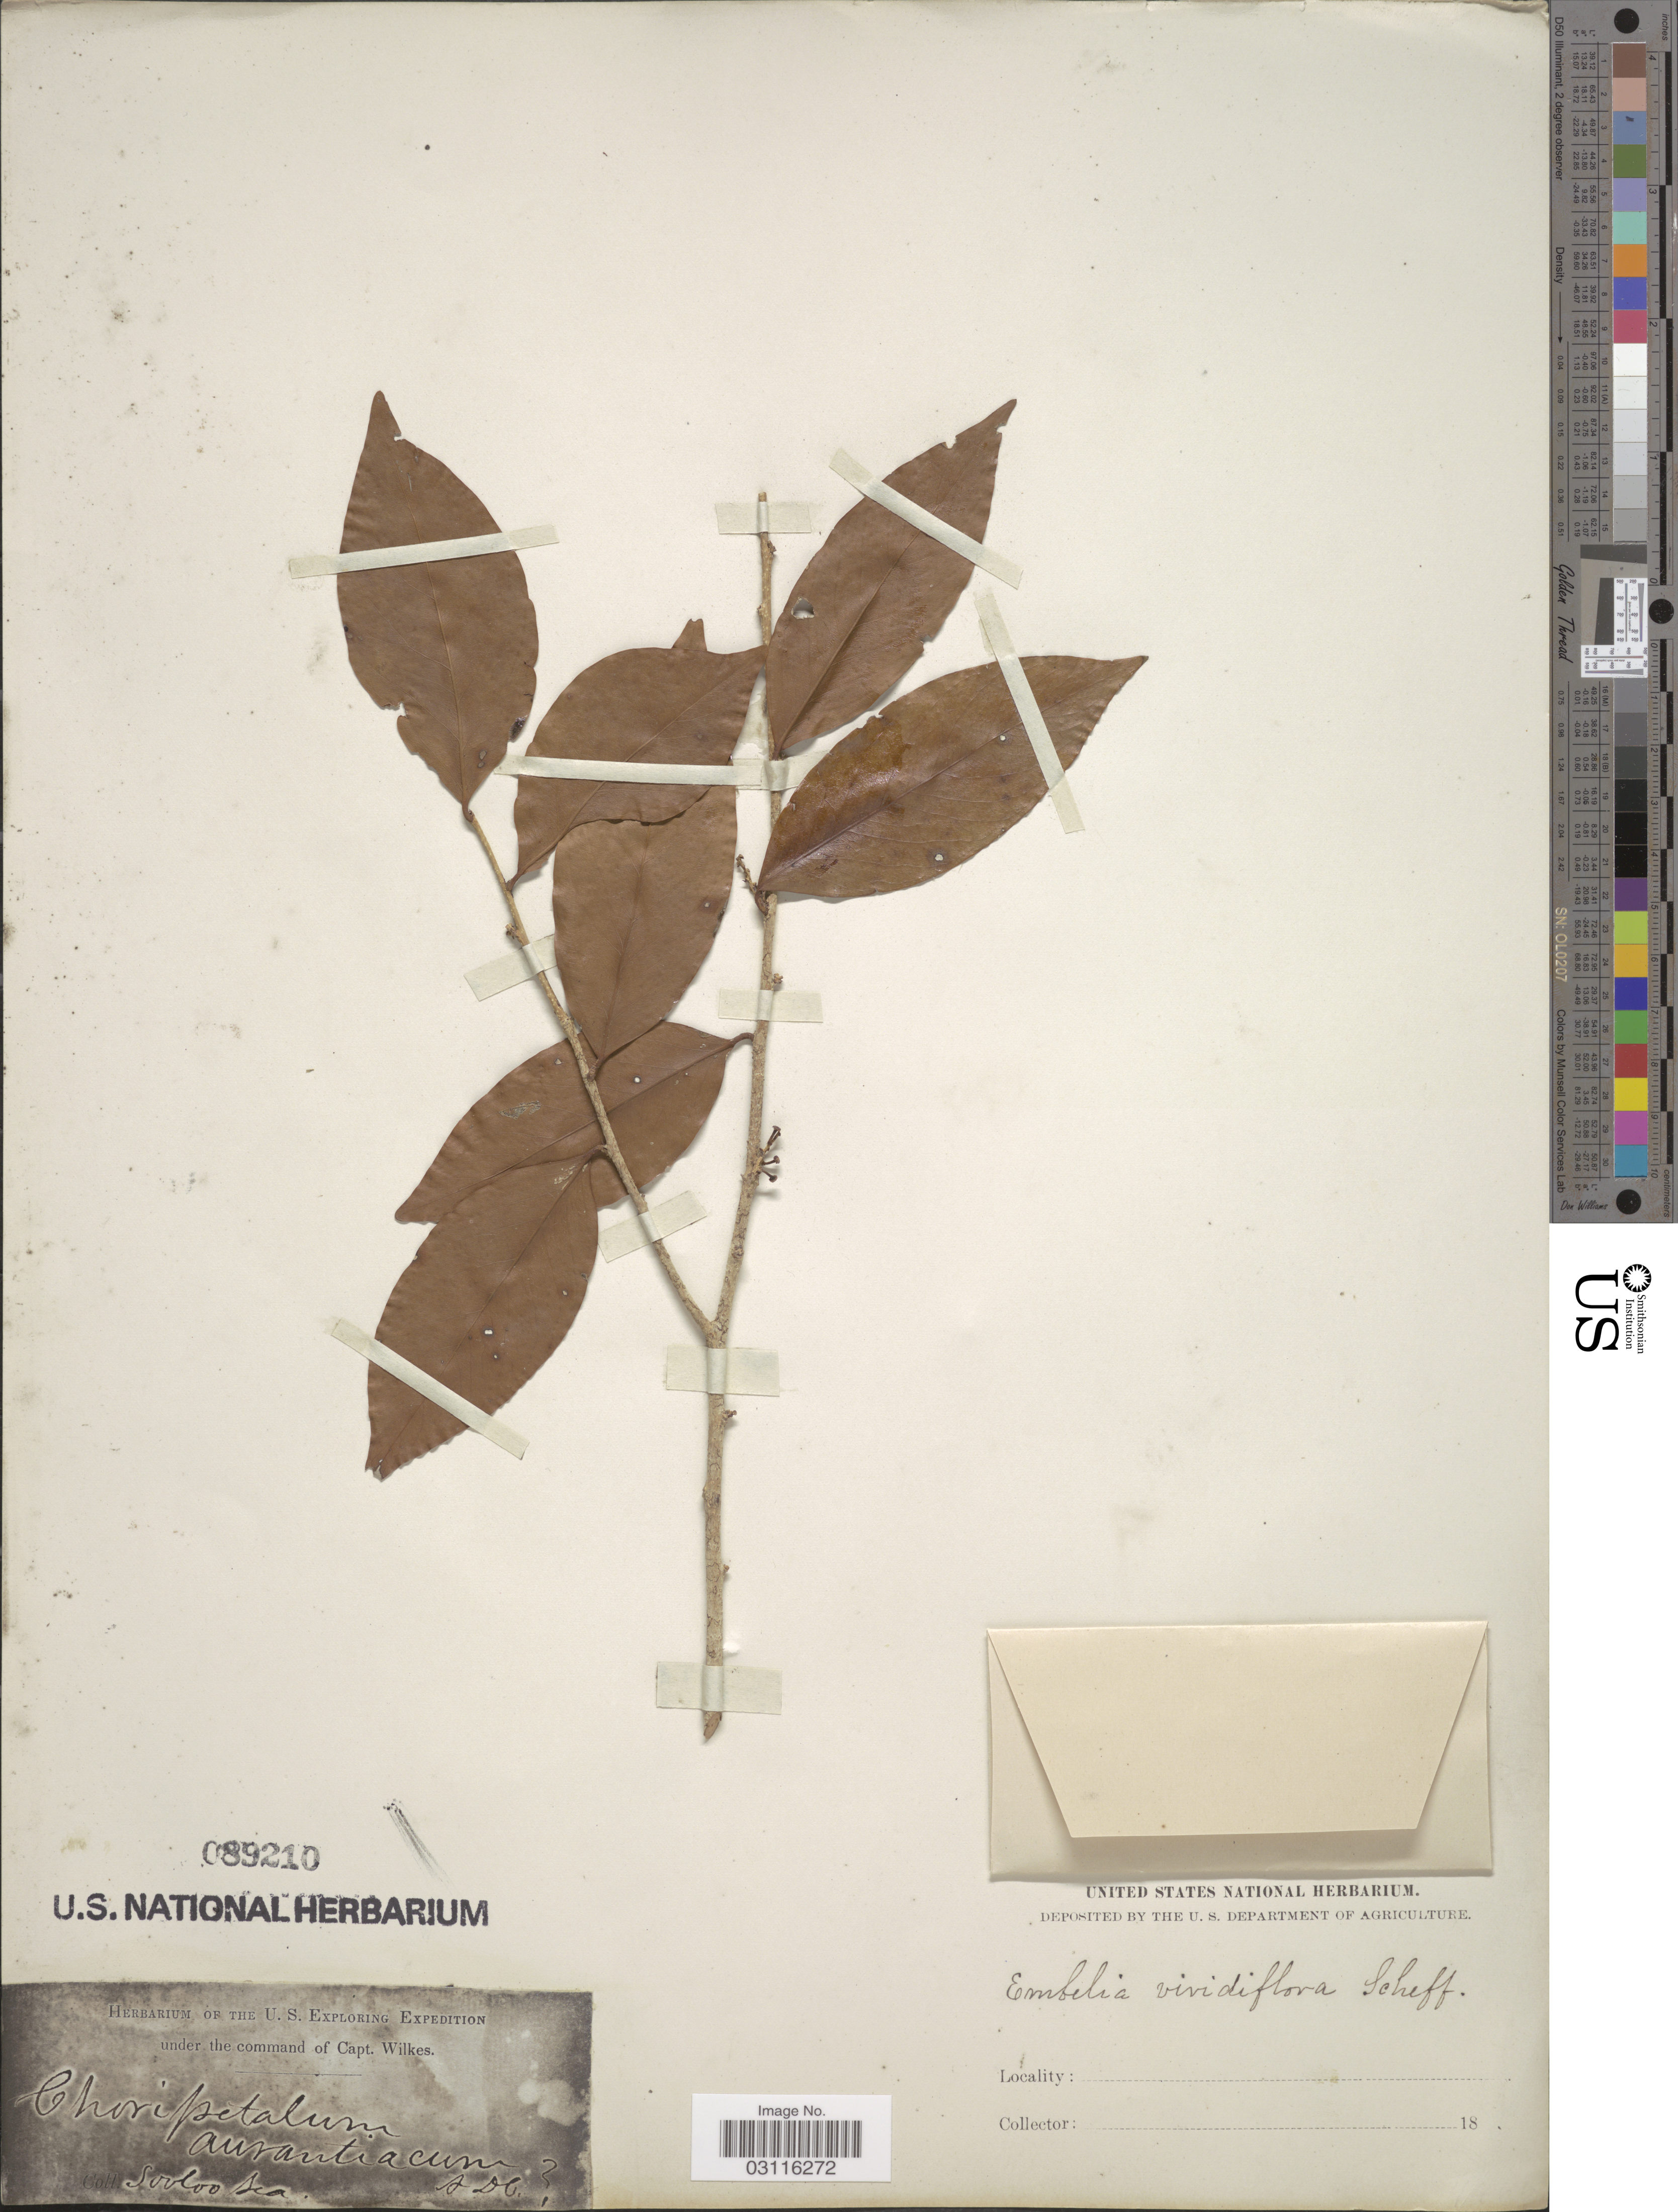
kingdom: Plantae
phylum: Tracheophyta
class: Magnoliopsida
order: Ericales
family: Primulaceae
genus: Embelia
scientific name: Embelia viridiflora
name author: Scheff.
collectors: Wilkes Explor. Exped.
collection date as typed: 18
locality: Sooloo Sea.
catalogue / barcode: US 89210